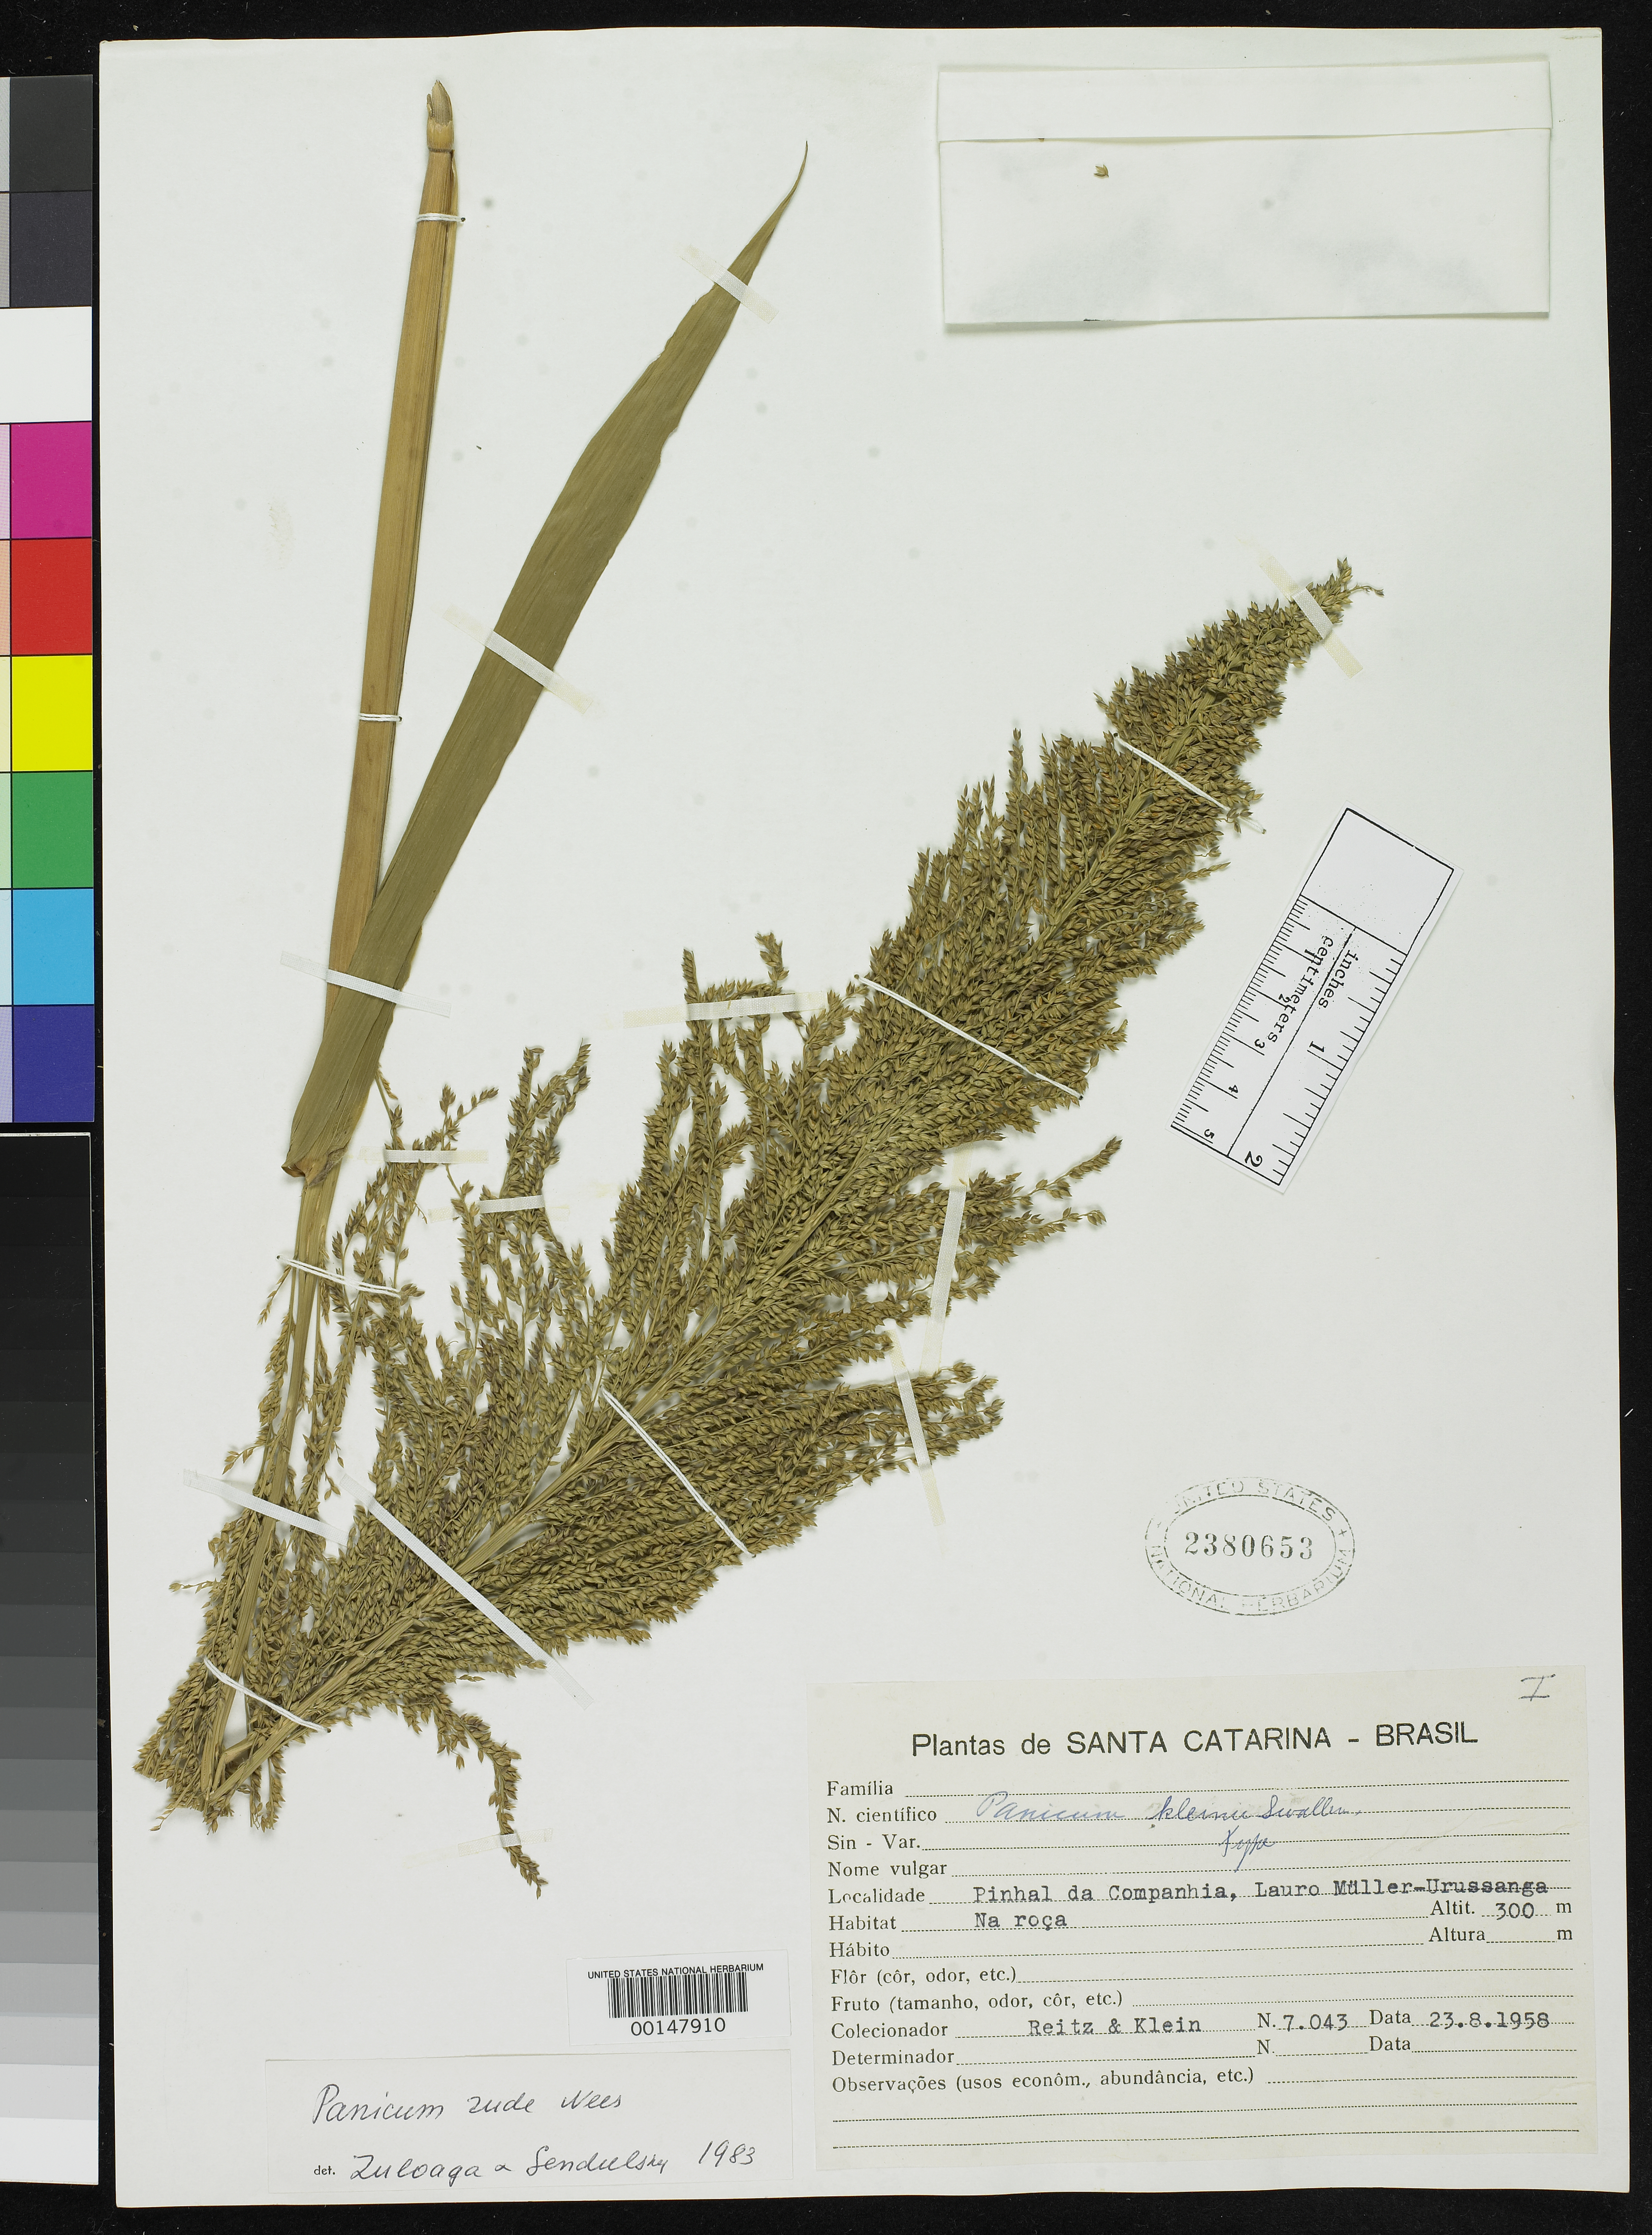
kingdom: Plantae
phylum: Tracheophyta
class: Liliopsida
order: Poales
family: Poaceae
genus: Panicum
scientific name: Panicum kleinii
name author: Swallen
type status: Holotype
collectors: R. Reitz & R. M. Klein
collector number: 7043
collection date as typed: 23 Aug 1958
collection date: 1958-08-23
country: Brazil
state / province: Santa Catarina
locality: Pinhal da Companhia, Lauro Muller-Urussanga.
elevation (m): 300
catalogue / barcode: US 2380653